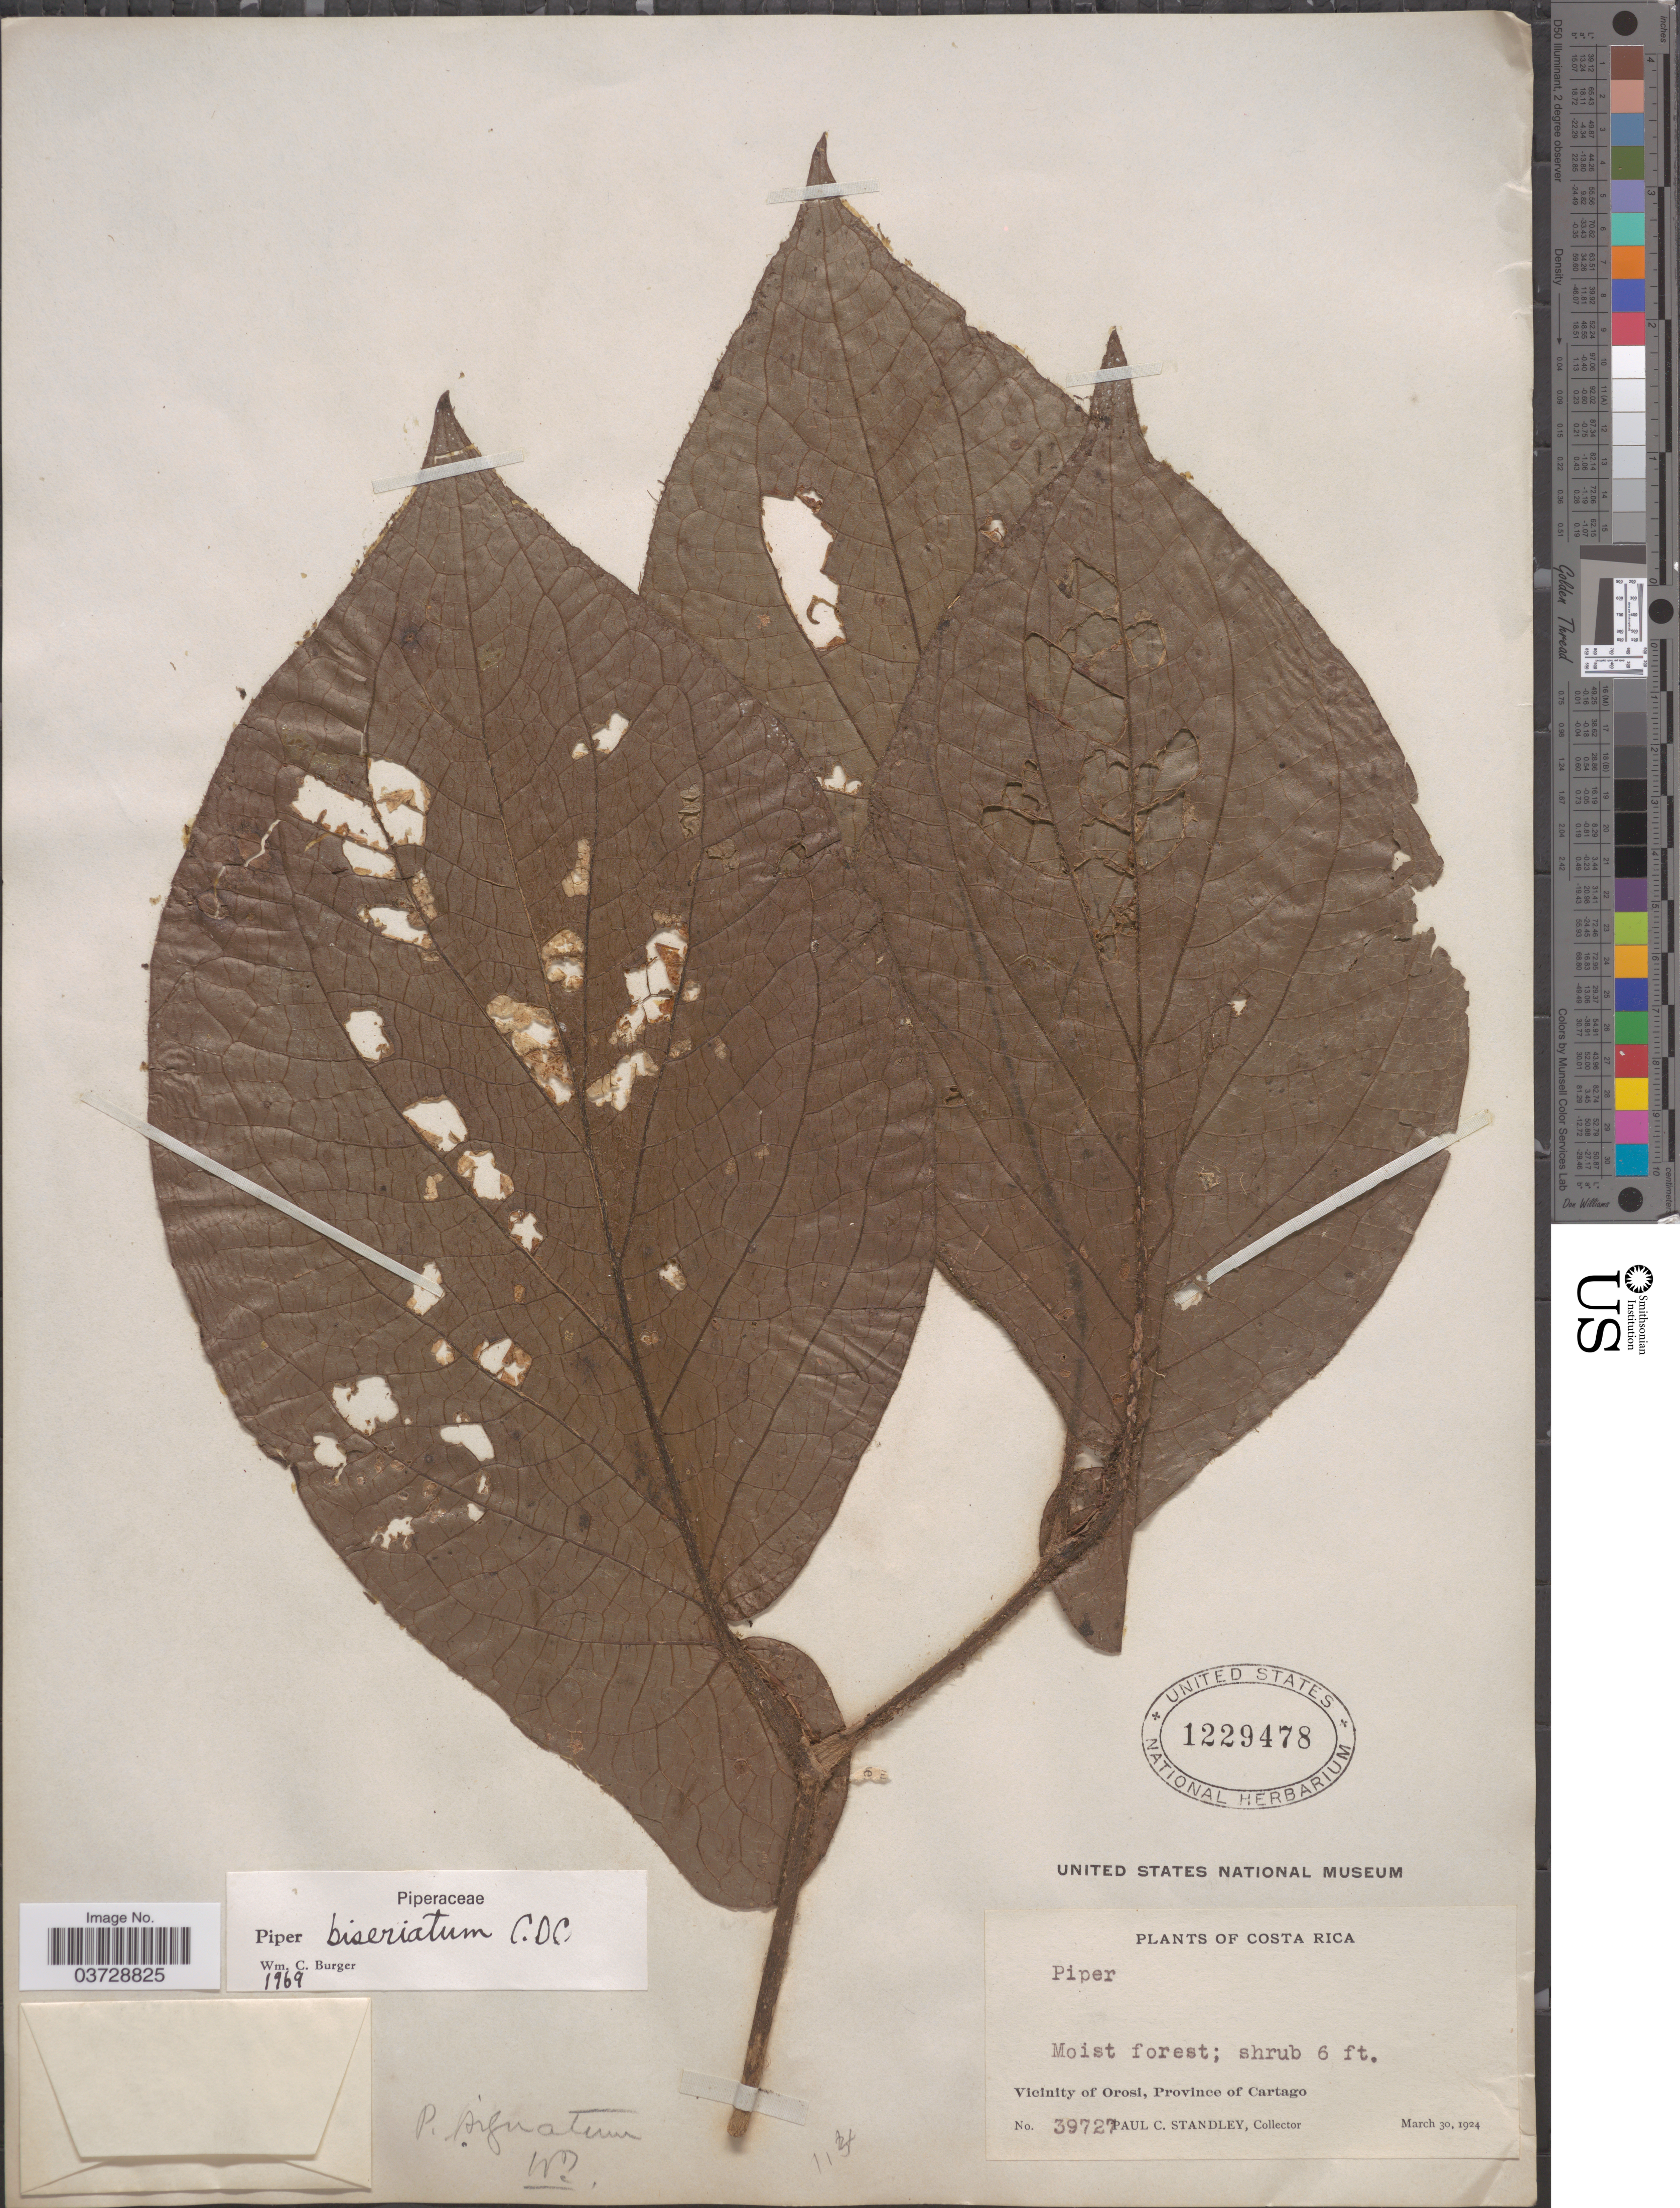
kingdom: Plantae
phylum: Tracheophyta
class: Magnoliopsida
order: Piperales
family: Piperaceae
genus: Piper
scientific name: Piper biseriatum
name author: C. DC.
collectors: P. C. Standley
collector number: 39727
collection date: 1924-03-30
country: Costa Rica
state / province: Cartago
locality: Vicinity of Orosi.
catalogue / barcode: US 1229478